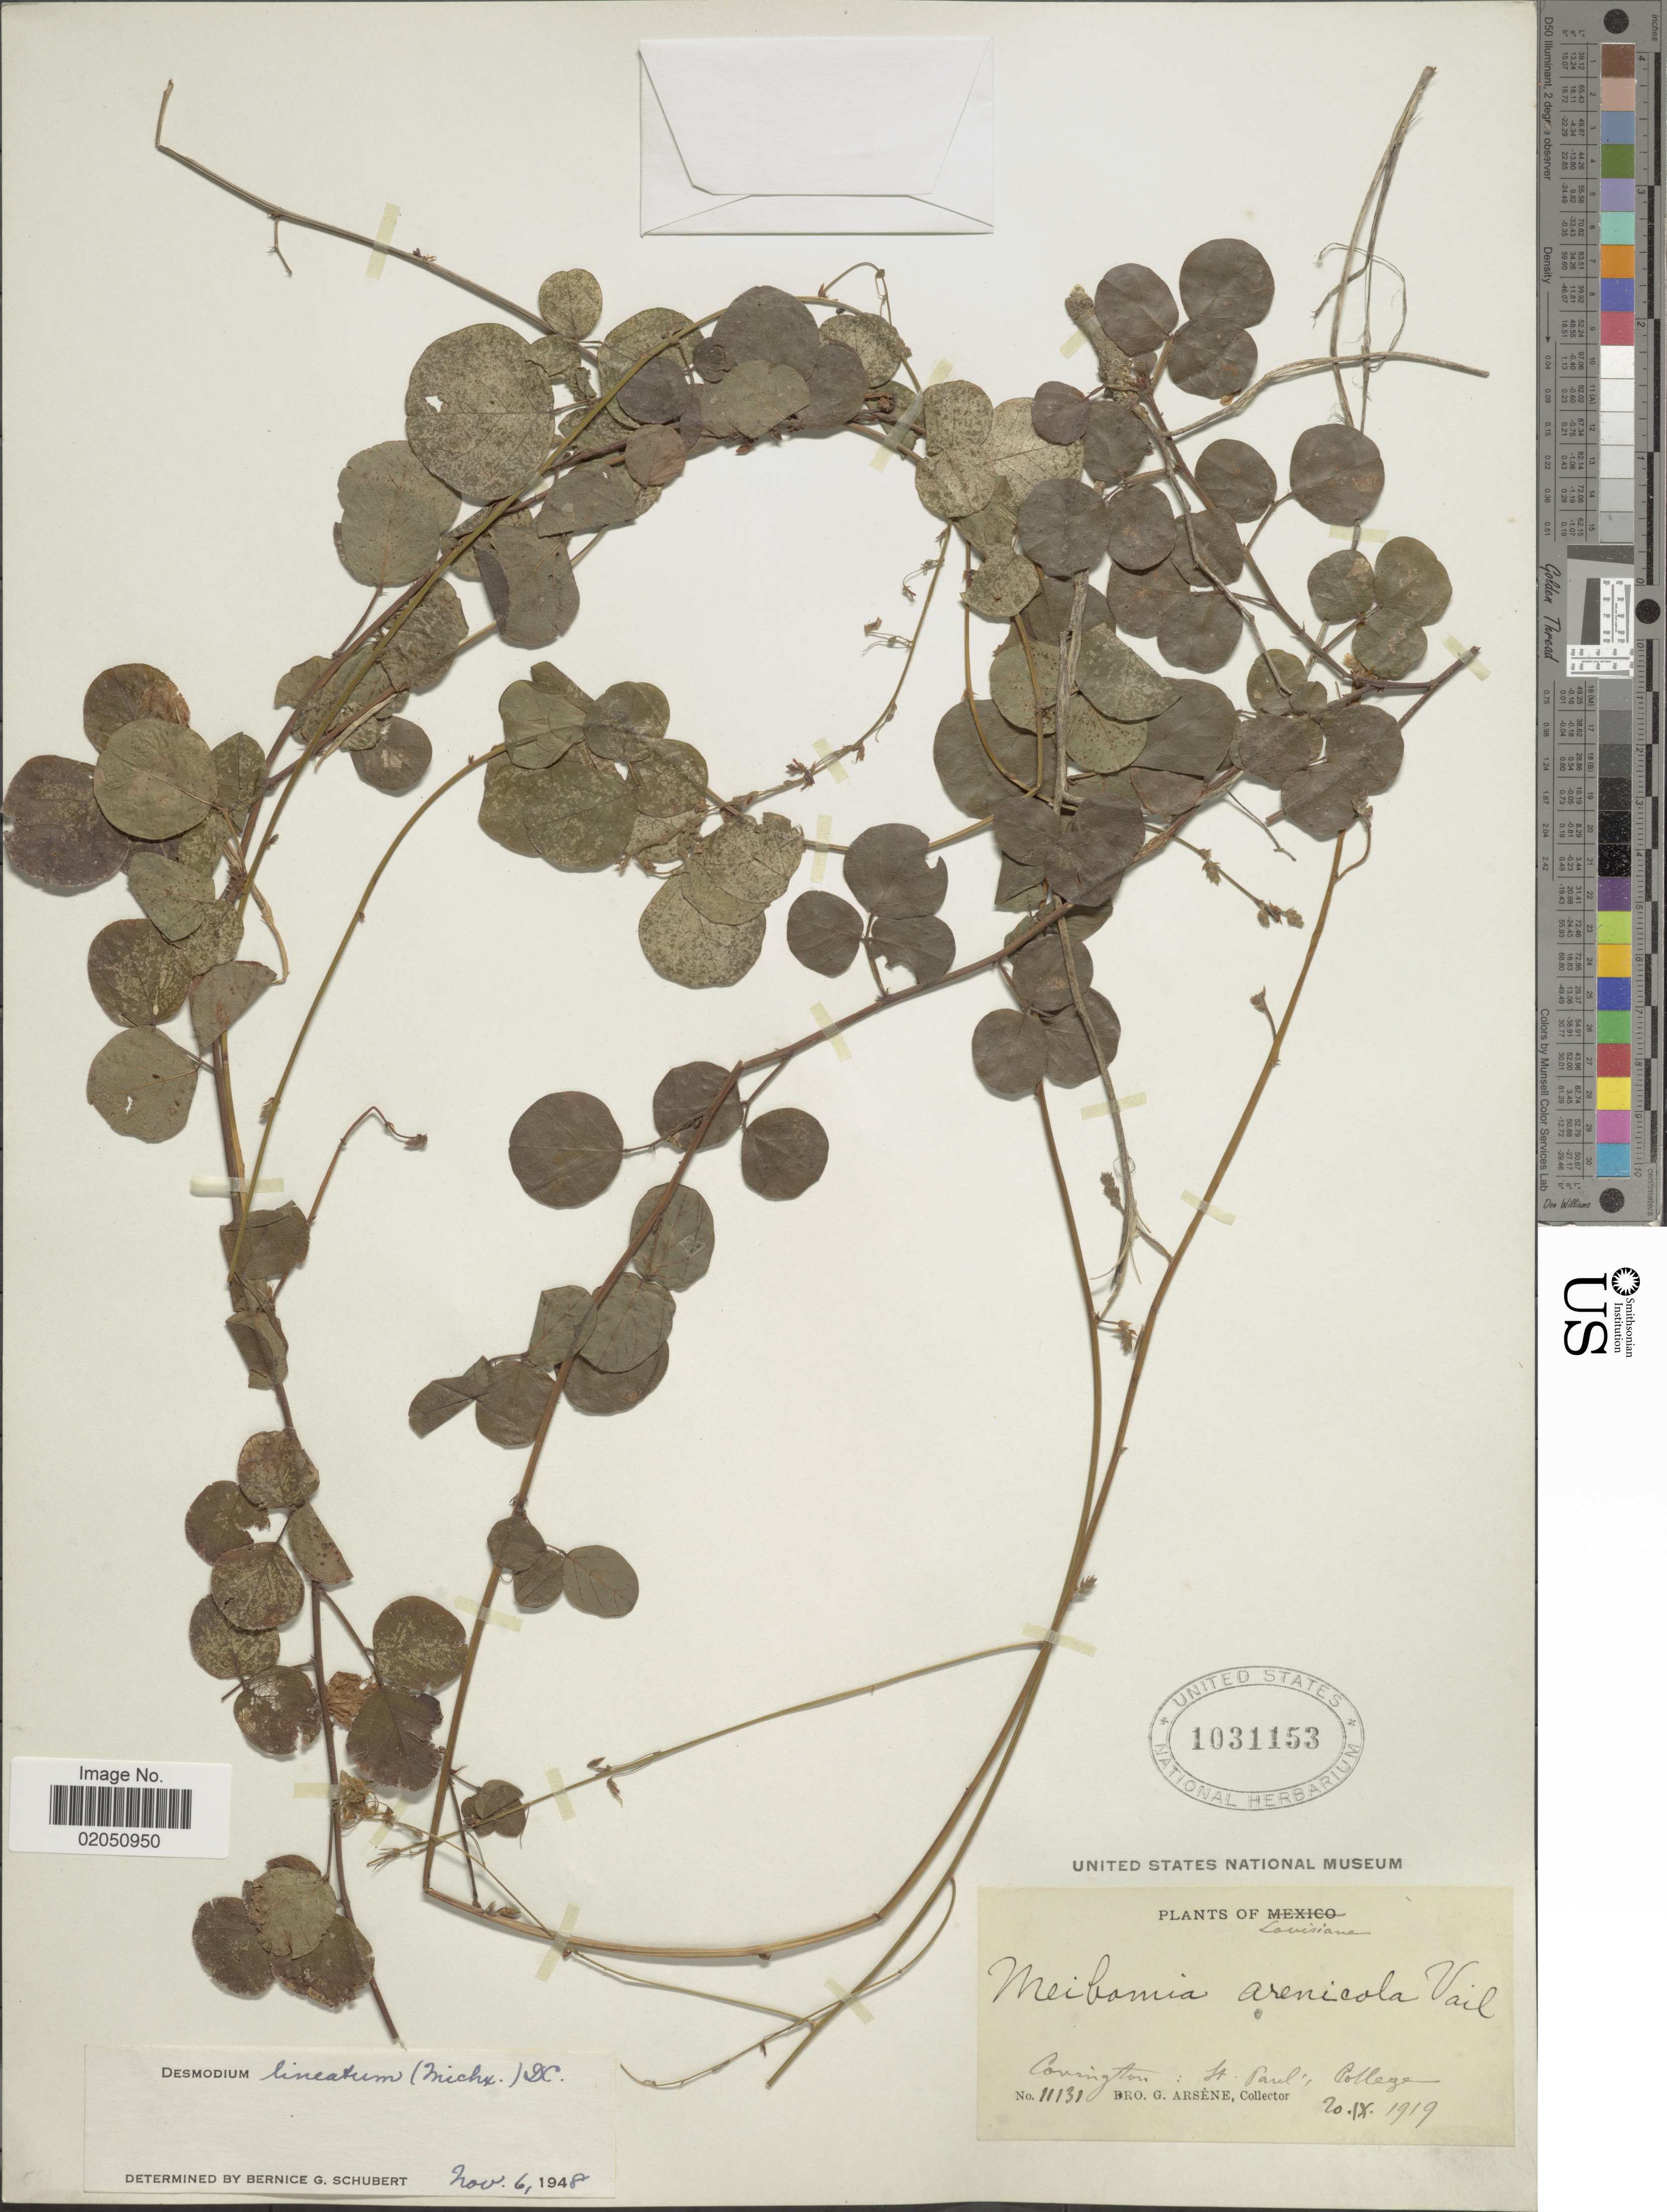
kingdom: Plantae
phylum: Tracheophyta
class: Magnoliopsida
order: Fabales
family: Fabaceae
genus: Desmodium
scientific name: Desmodium lineatum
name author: DC.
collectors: Bro. G. Arsène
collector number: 11131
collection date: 1919-09-20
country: United States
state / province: Louisiana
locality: Covington: St Paul's College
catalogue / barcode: US 1031153